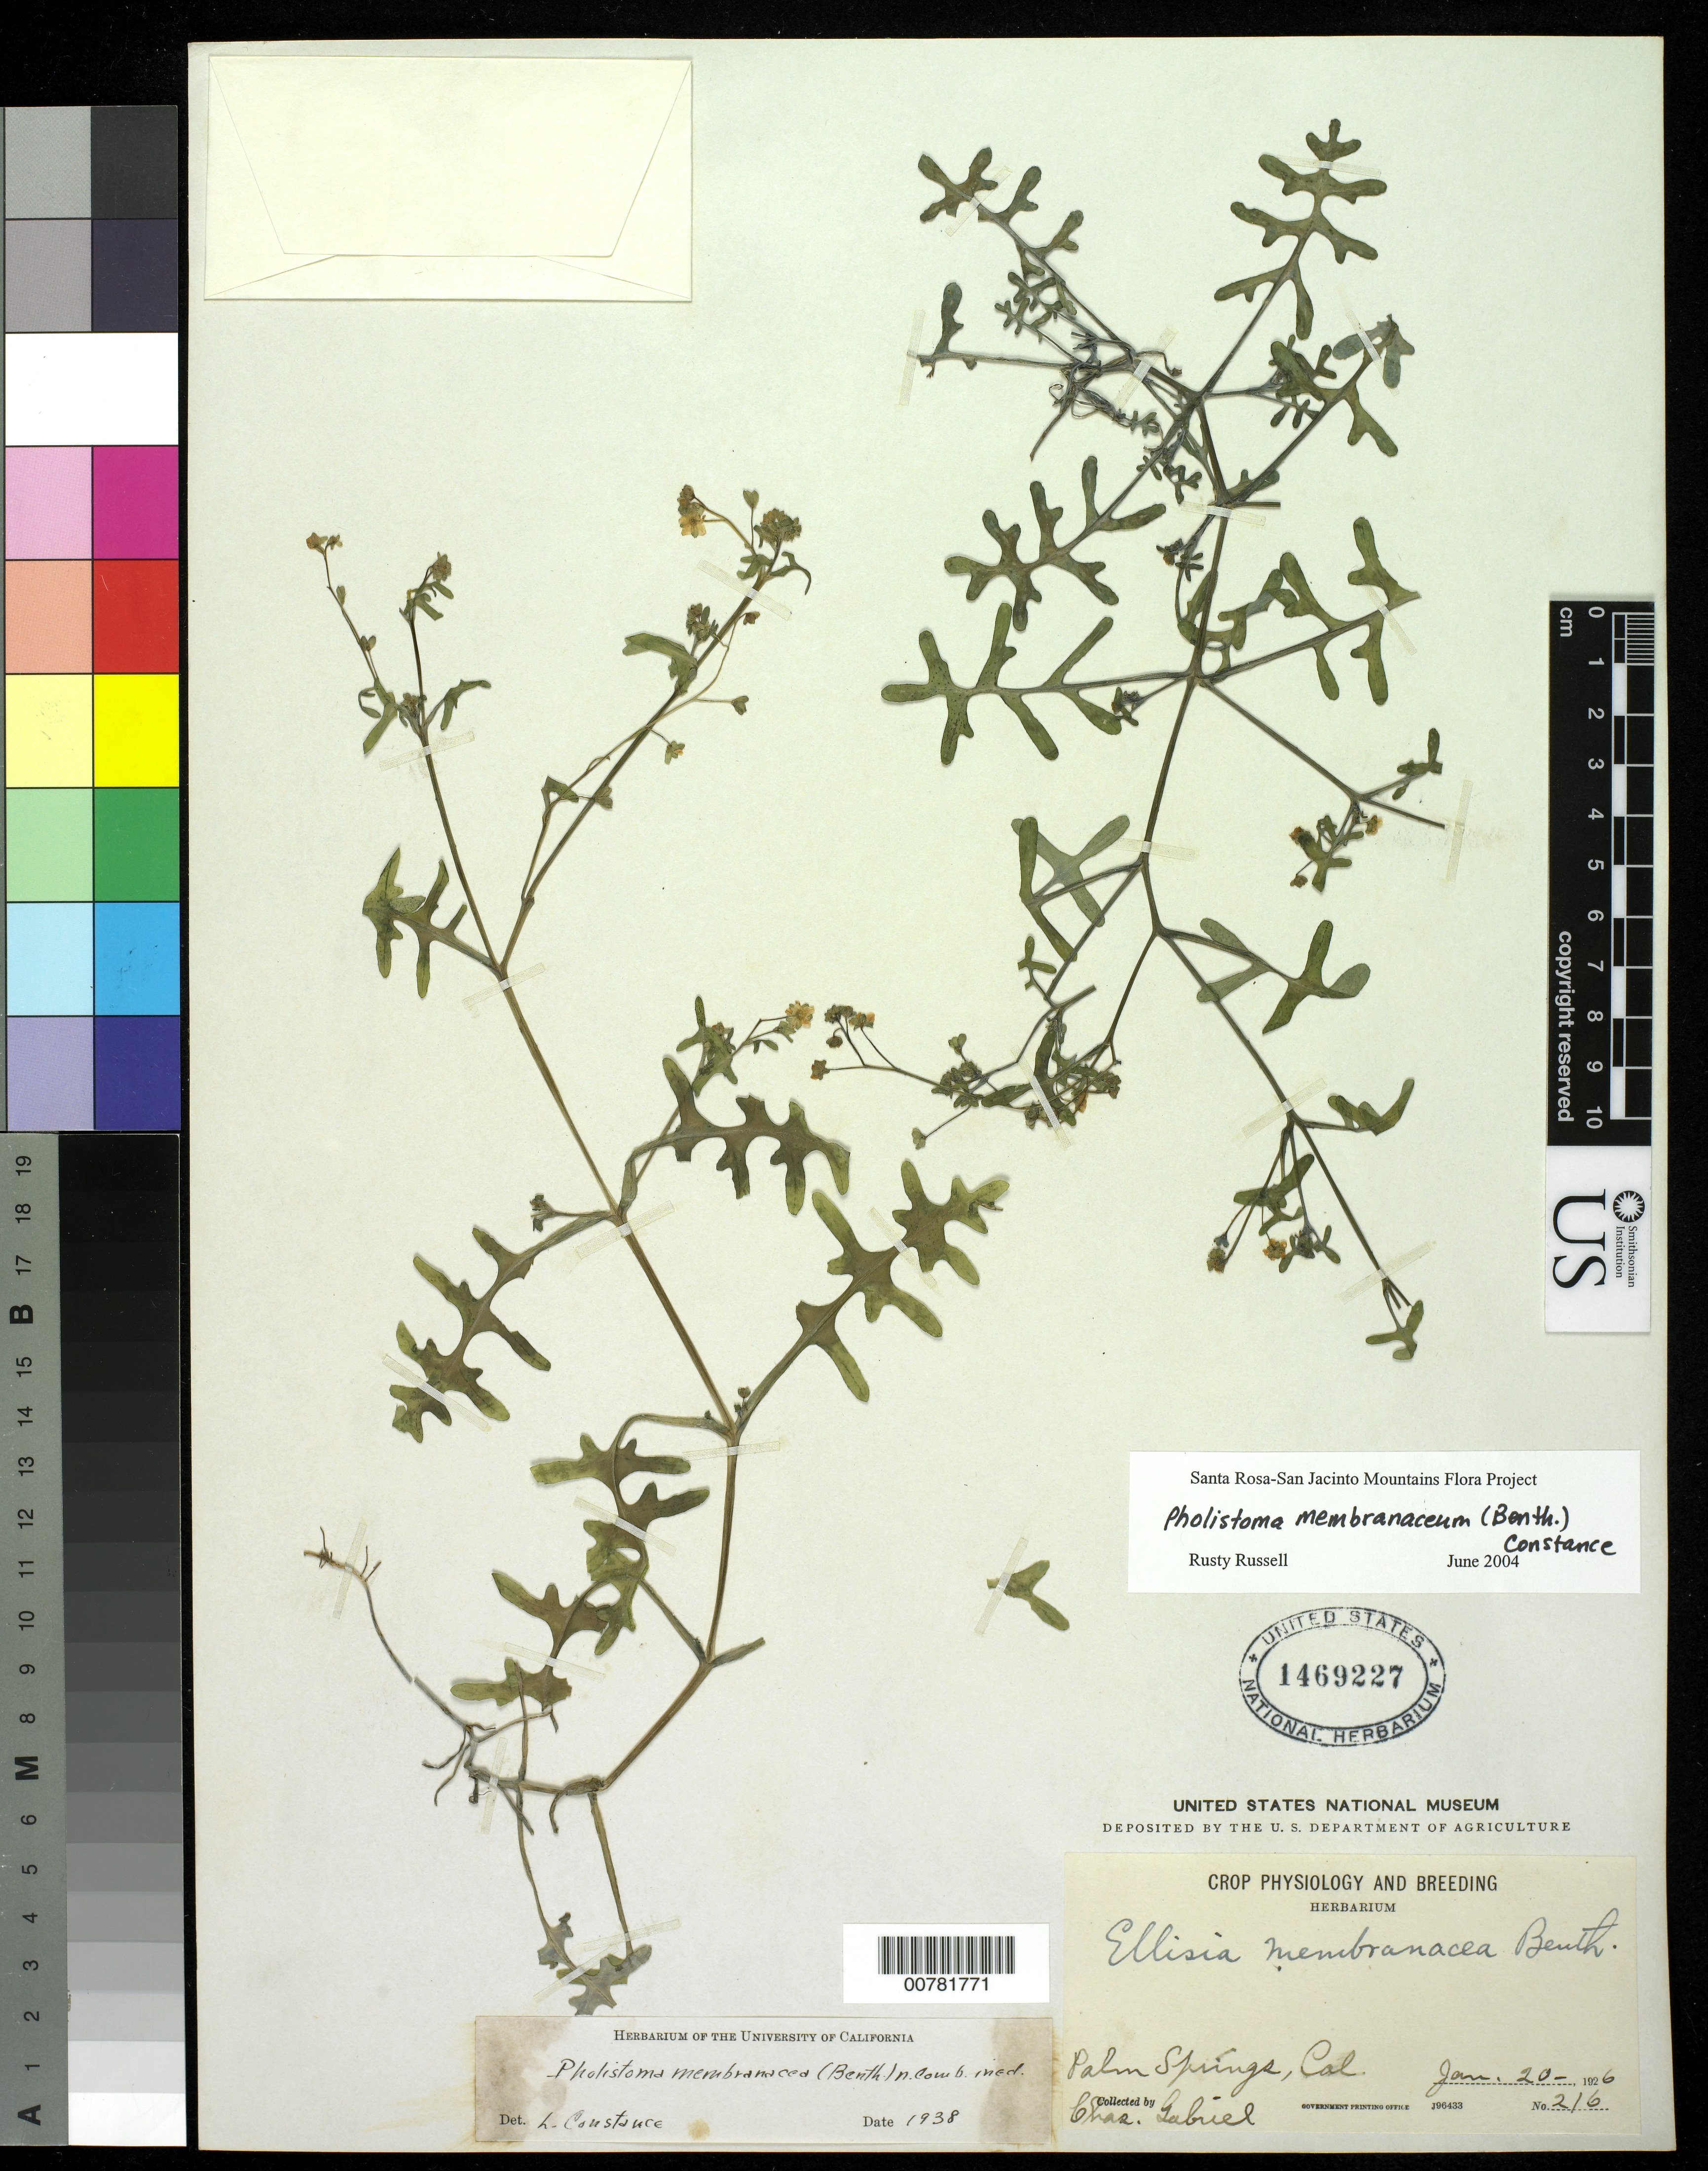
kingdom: Plantae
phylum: Tracheophyta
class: Magnoliopsida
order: Boraginales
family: Hydrophyllaceae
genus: Pholistoma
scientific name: Pholistoma membranaceum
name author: (Benth.) Constance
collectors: C. Gabriel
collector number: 216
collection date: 1926-01-20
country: United States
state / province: California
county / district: Riverside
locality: Palm Springs.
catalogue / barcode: US 1469227